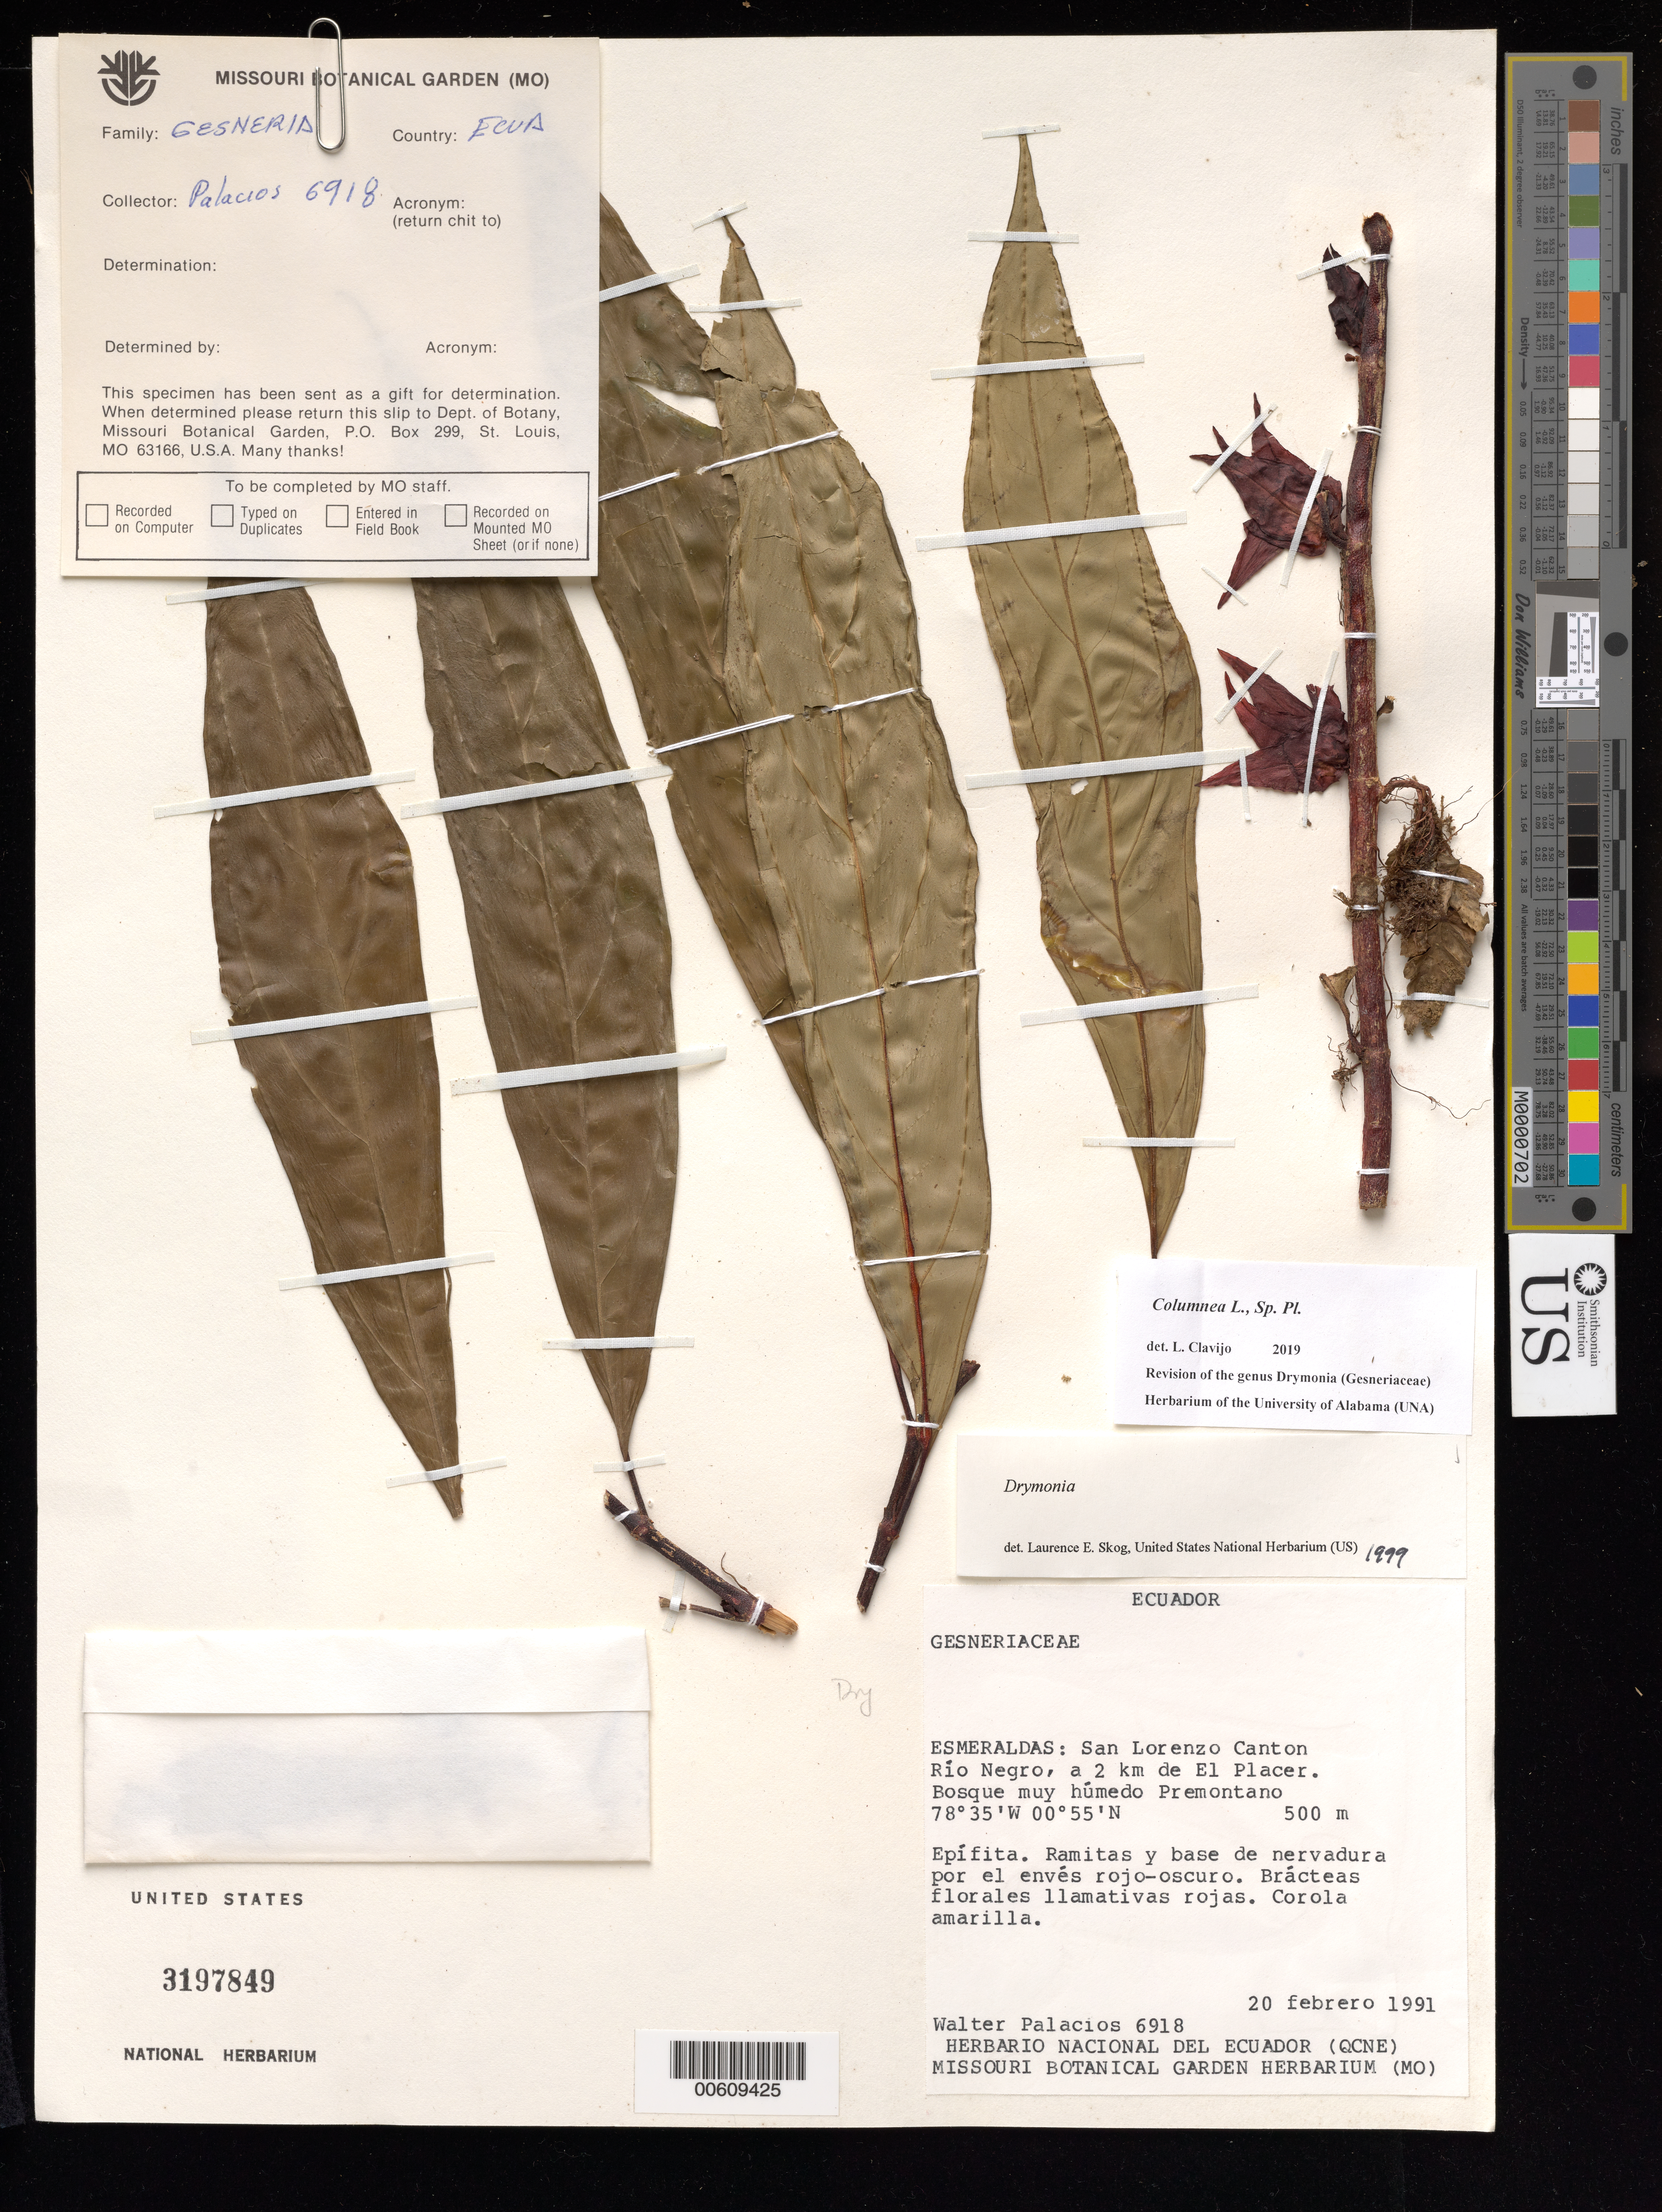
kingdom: Plantae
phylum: Tracheophyta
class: Magnoliopsida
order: Lamiales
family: Gesneriaceae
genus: Columnea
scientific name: Columnea sp.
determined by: Clavijo, L.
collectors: W. Palacios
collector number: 6918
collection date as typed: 20 Feb 1991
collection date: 1991-02-20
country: Ecuador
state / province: Esmeraldas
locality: San Lorenzo Canton; Río Negro, a 2 km de El Placer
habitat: Bosque muy húmedo premontano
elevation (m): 500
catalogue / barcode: US 3197849